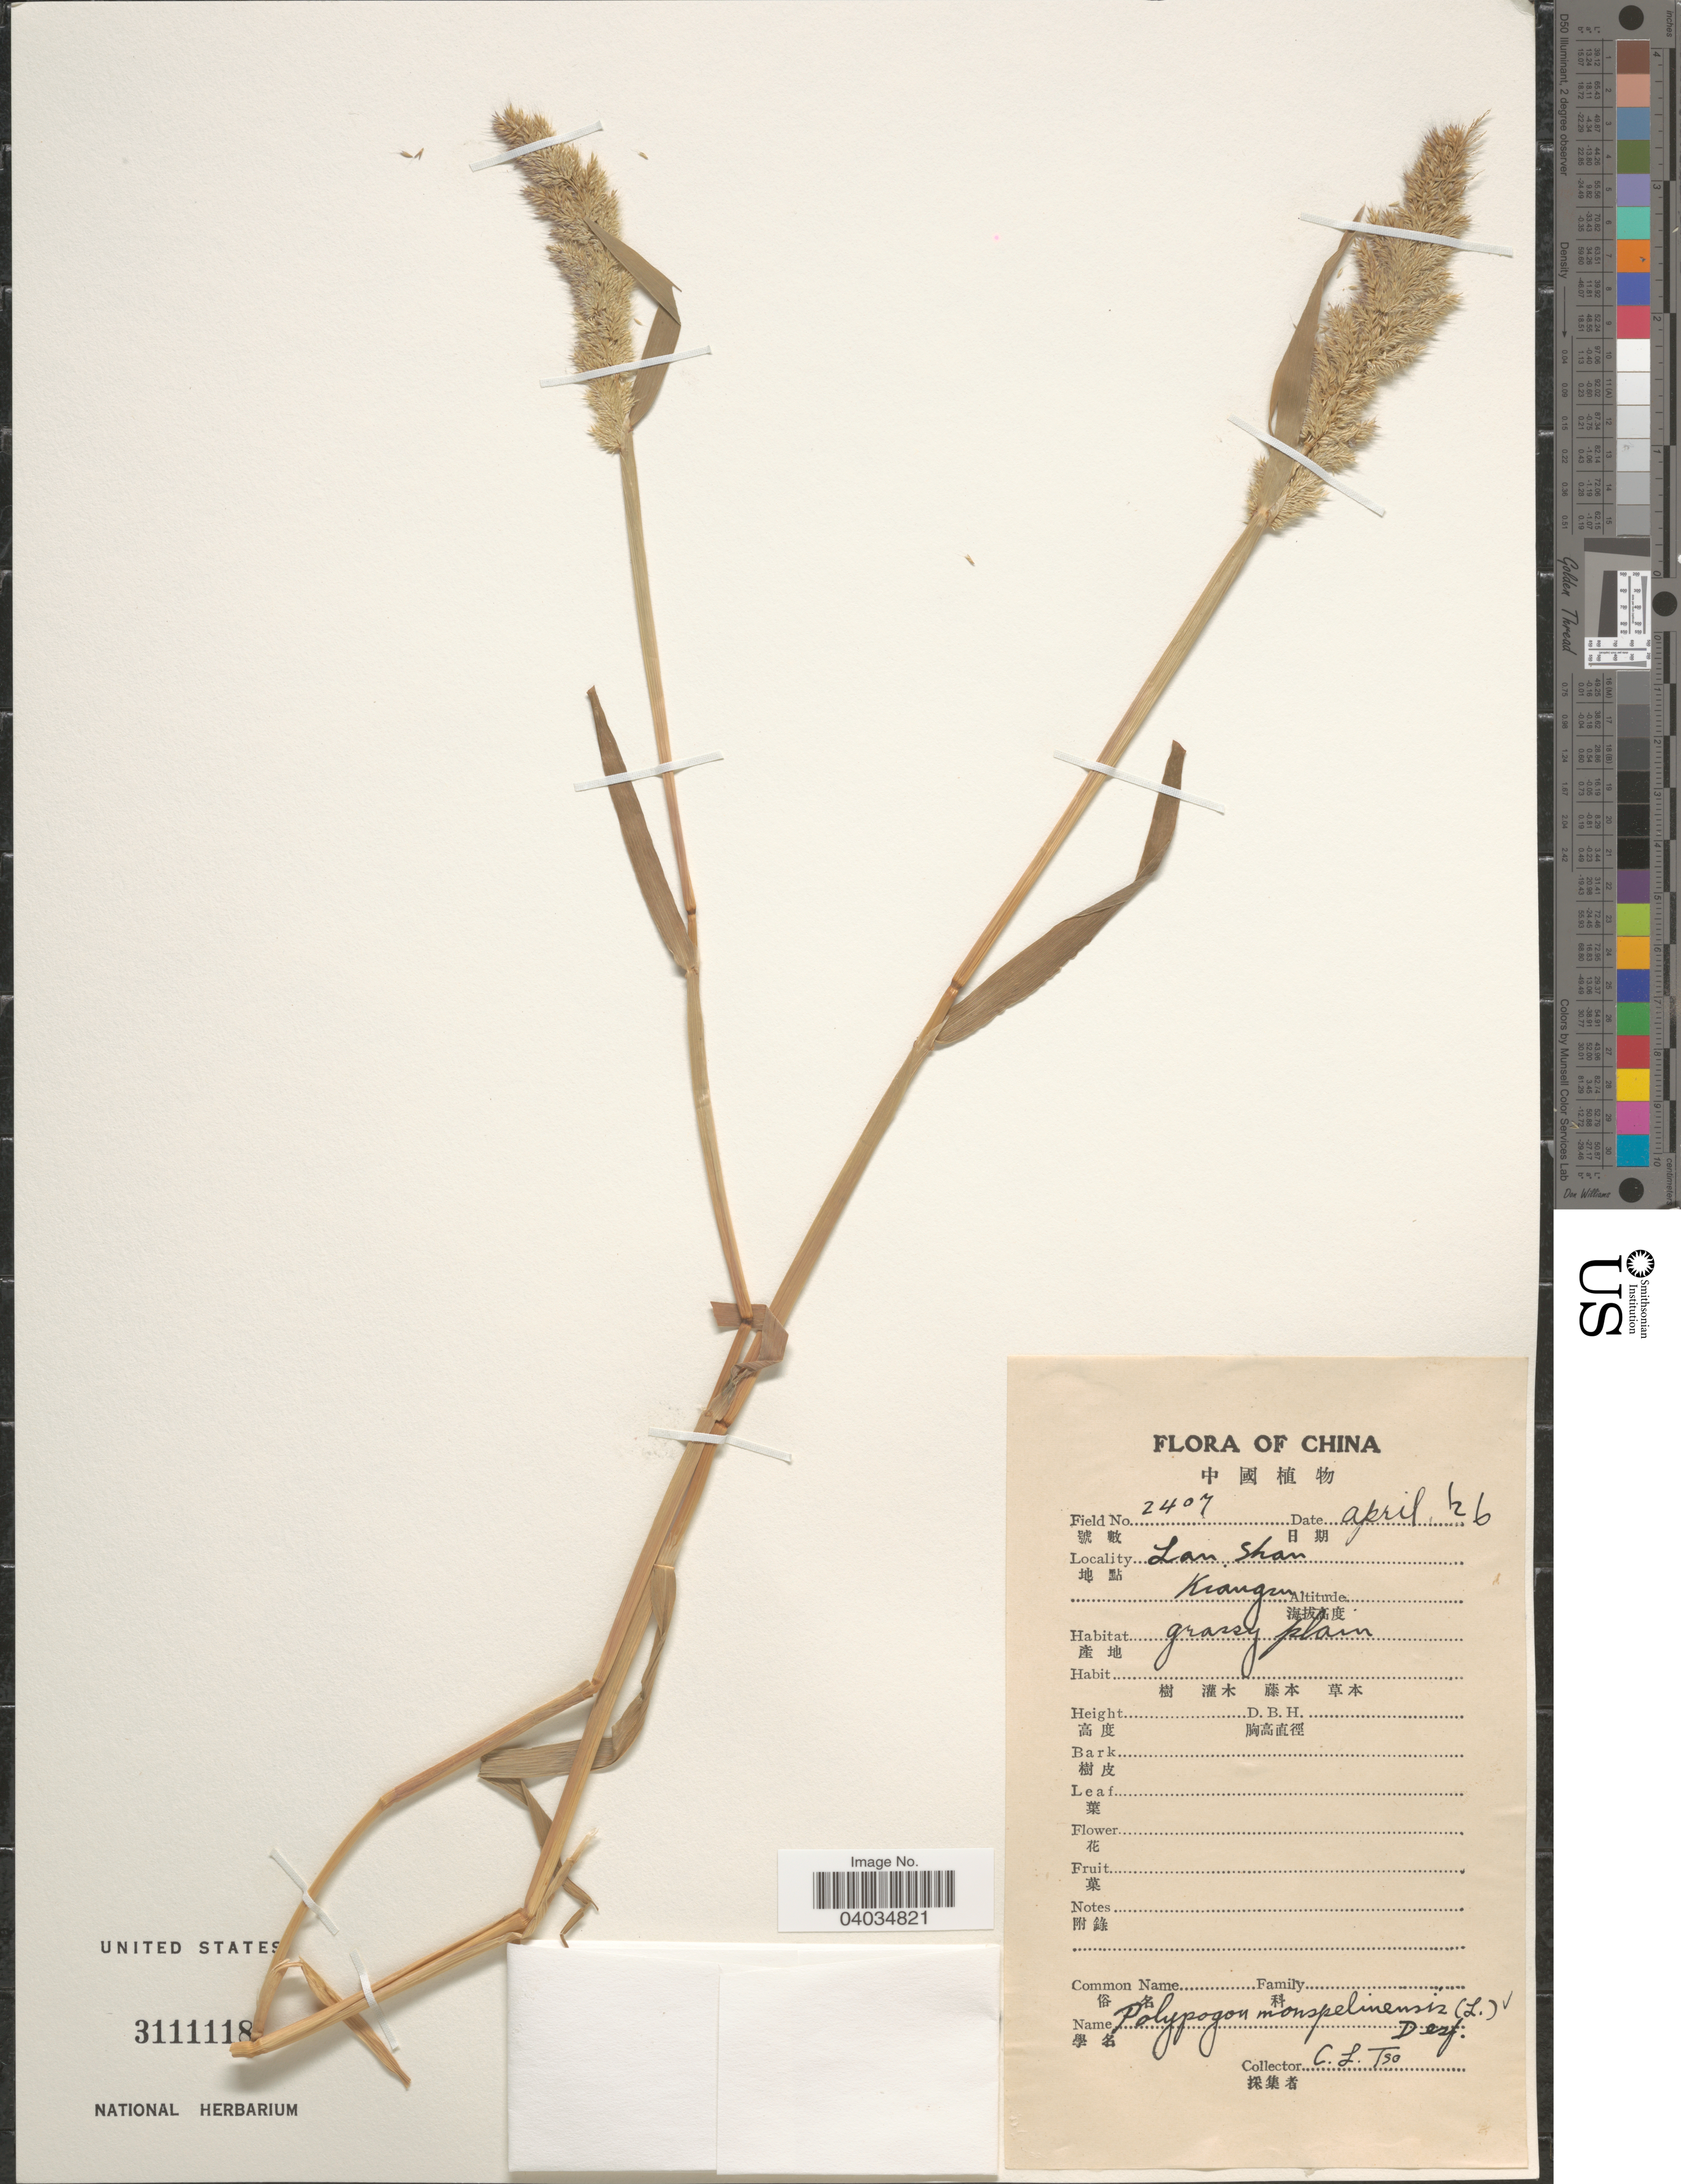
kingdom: Plantae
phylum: Tracheophyta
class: Liliopsida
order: Poales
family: Poaceae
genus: Polypogon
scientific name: Polypogon monspeliensis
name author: (L.) Desf.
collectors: C. Tso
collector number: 2407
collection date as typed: Transcribed d/m/y: /4/26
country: China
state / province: Jiangsu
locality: Lan Shan. Kiangsu.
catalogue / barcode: US 3111118